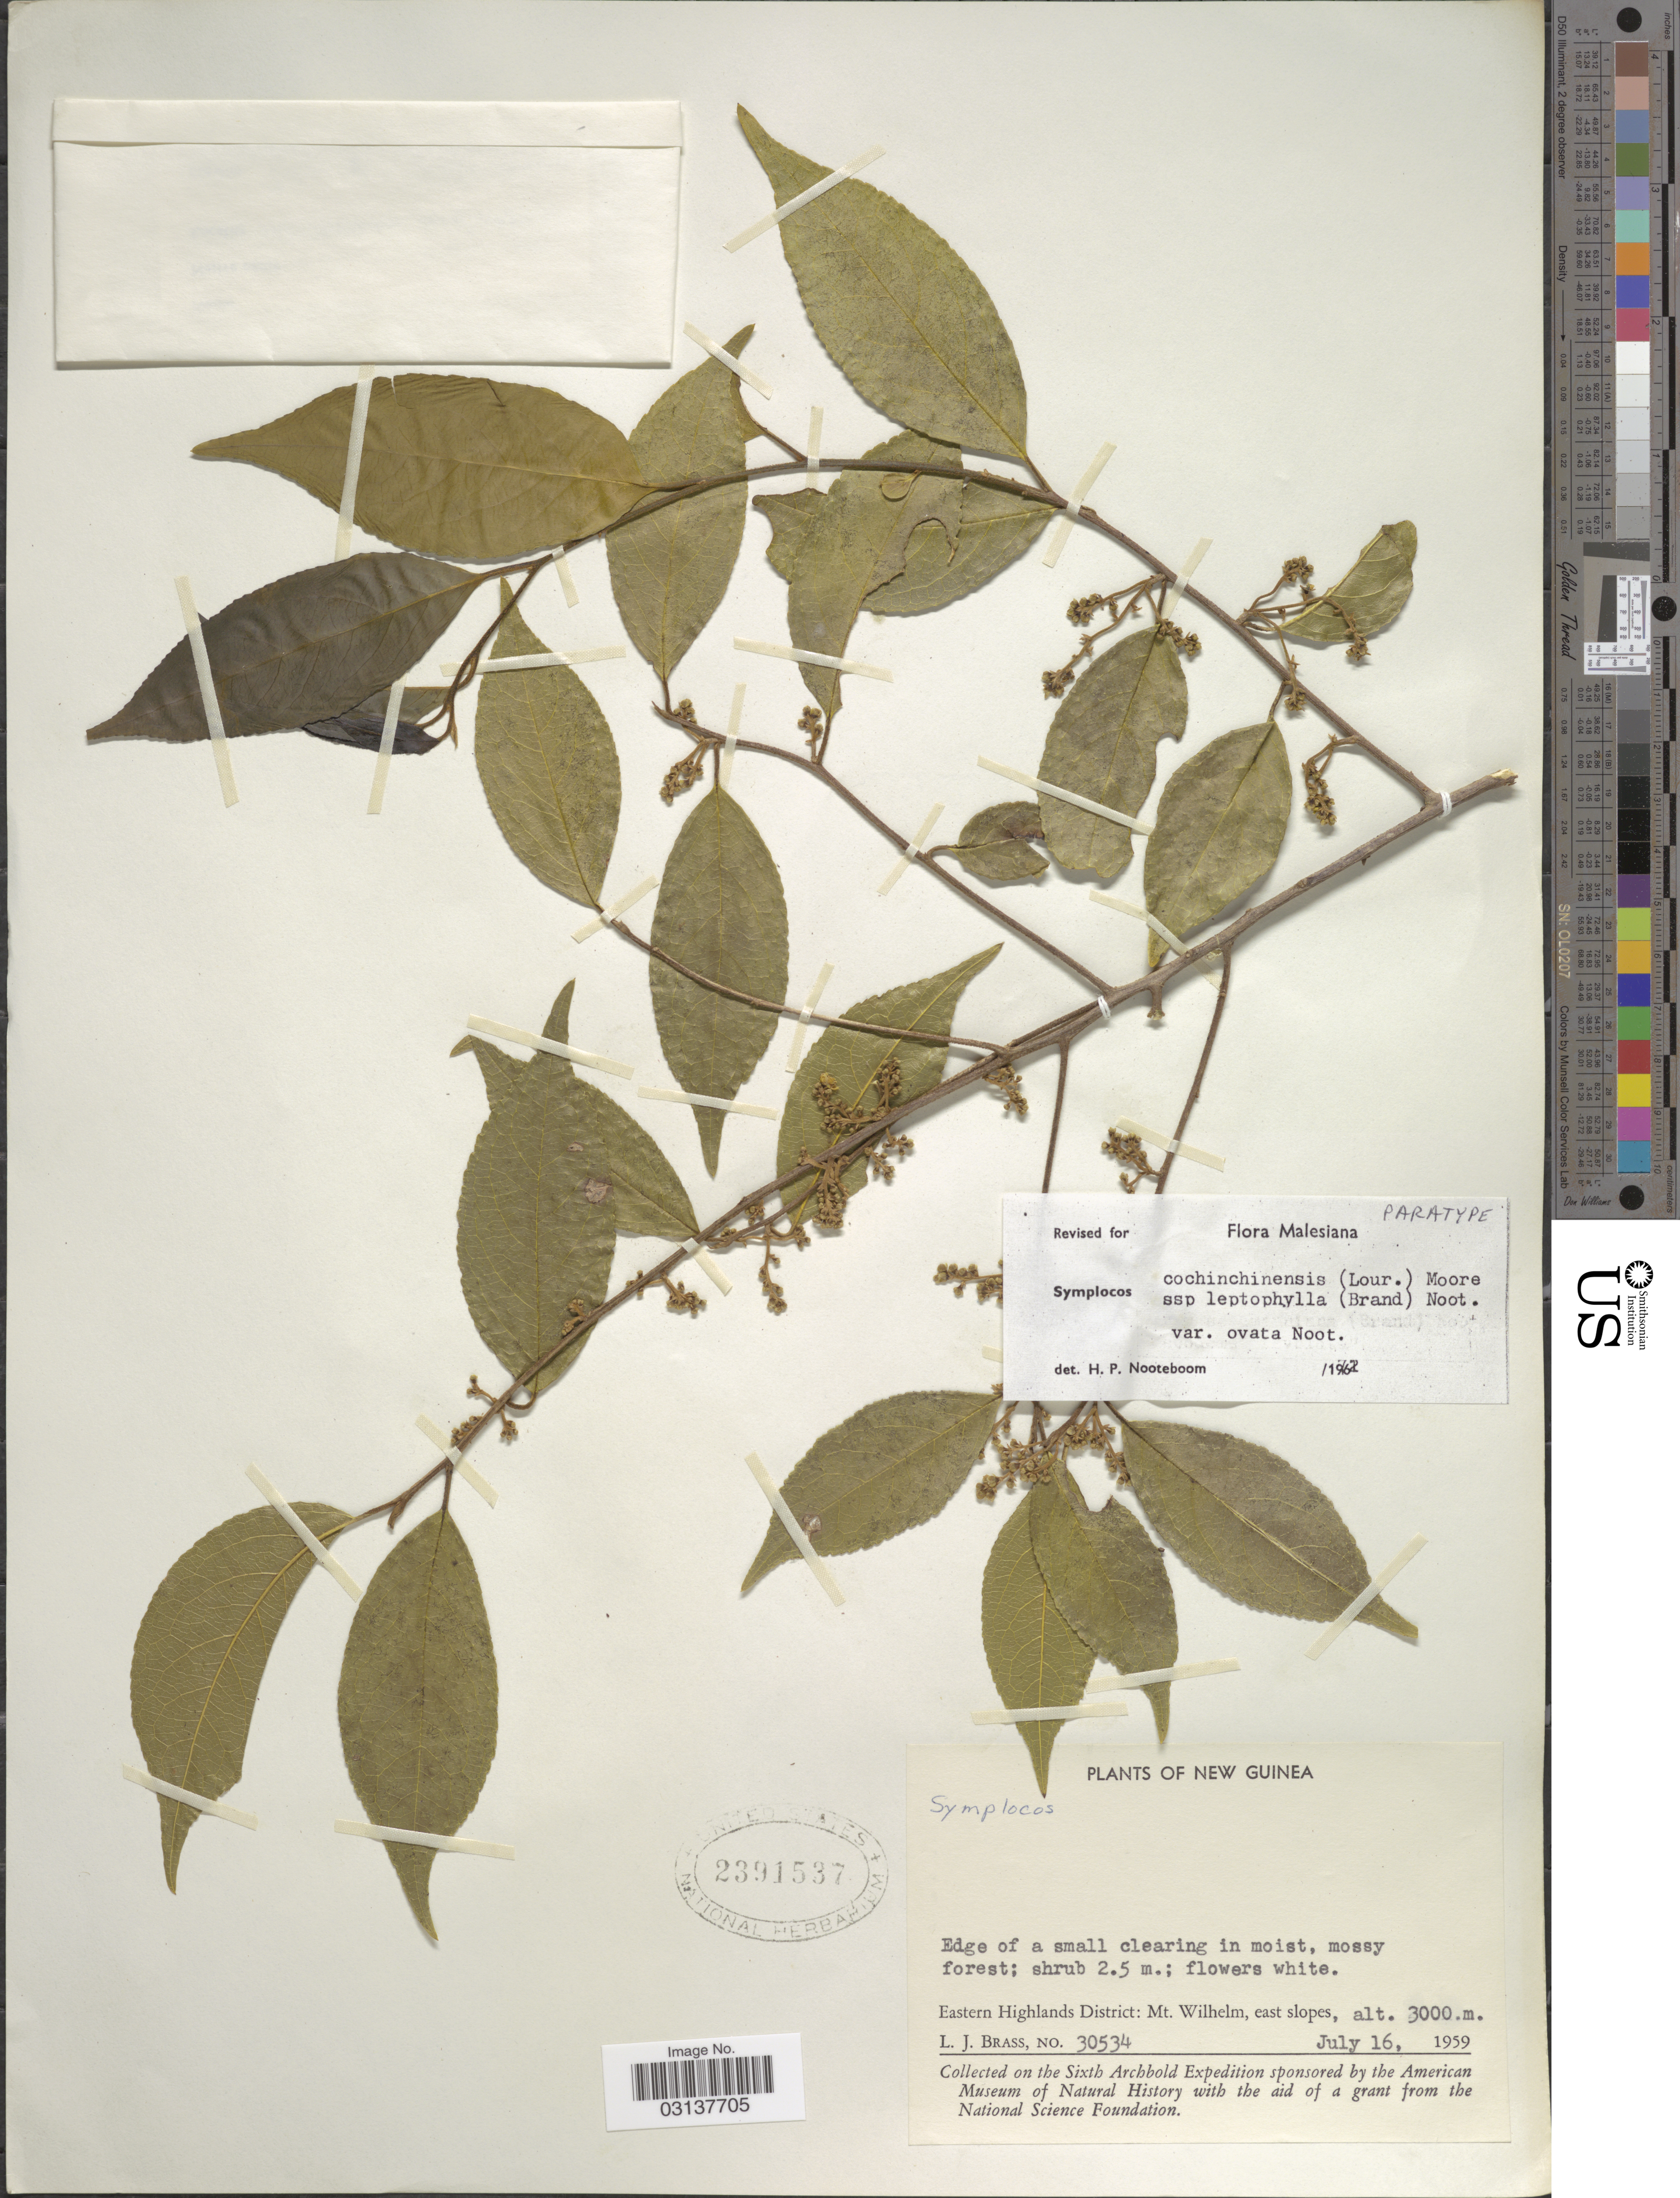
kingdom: Plantae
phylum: Tracheophyta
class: Magnoliopsida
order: Ericales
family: Symplocaceae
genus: Symplocos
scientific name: Symplocos cochinchinensis var. ovata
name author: Noot.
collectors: L. J. Brass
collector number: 30534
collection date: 1959-07-16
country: Papua New Guinea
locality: New Guinea, Eastern Highlands District: Mt. Wilhelm, east slopes.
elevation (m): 3000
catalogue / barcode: US 2391537